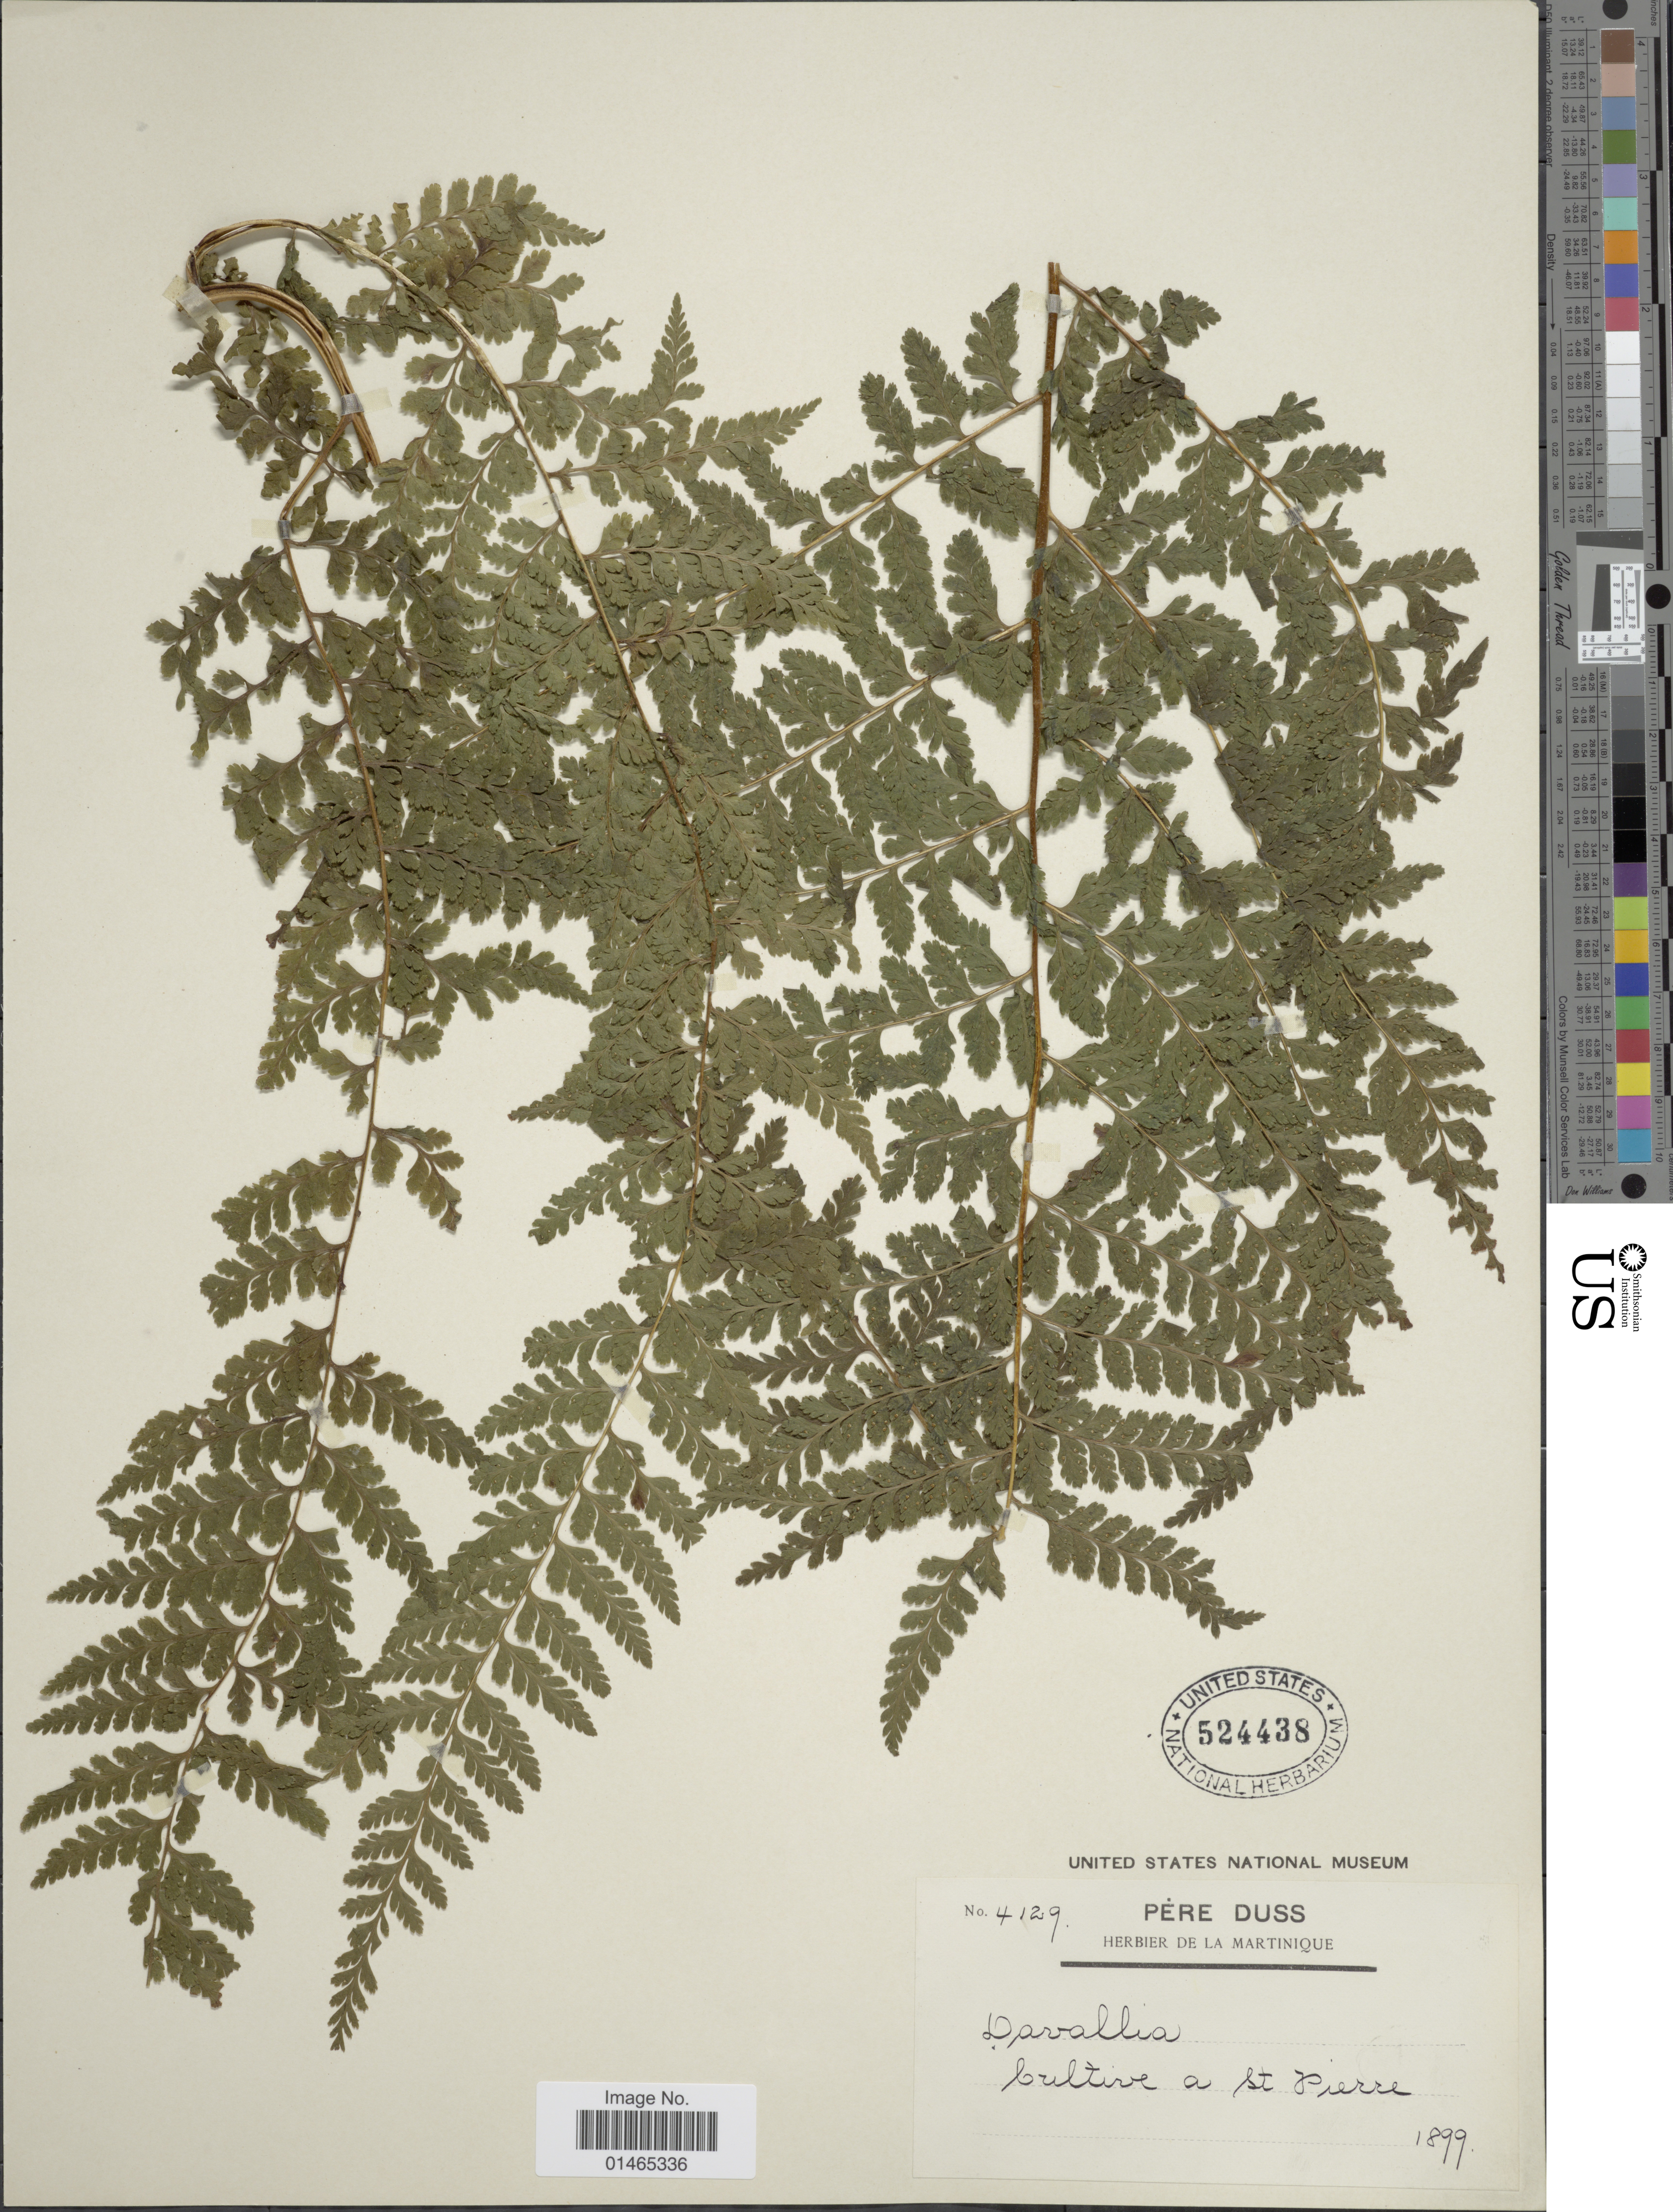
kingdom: Plantae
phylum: Tracheophyta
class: Polypodiopsida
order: Polypodiales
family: Dennstaedtiaceae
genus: Microlepia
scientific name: Microlepia speluncae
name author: (L.) T. Moore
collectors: Père Duss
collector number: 4129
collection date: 1899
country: Martinique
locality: Cultive a St. Pierre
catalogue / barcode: US 524438